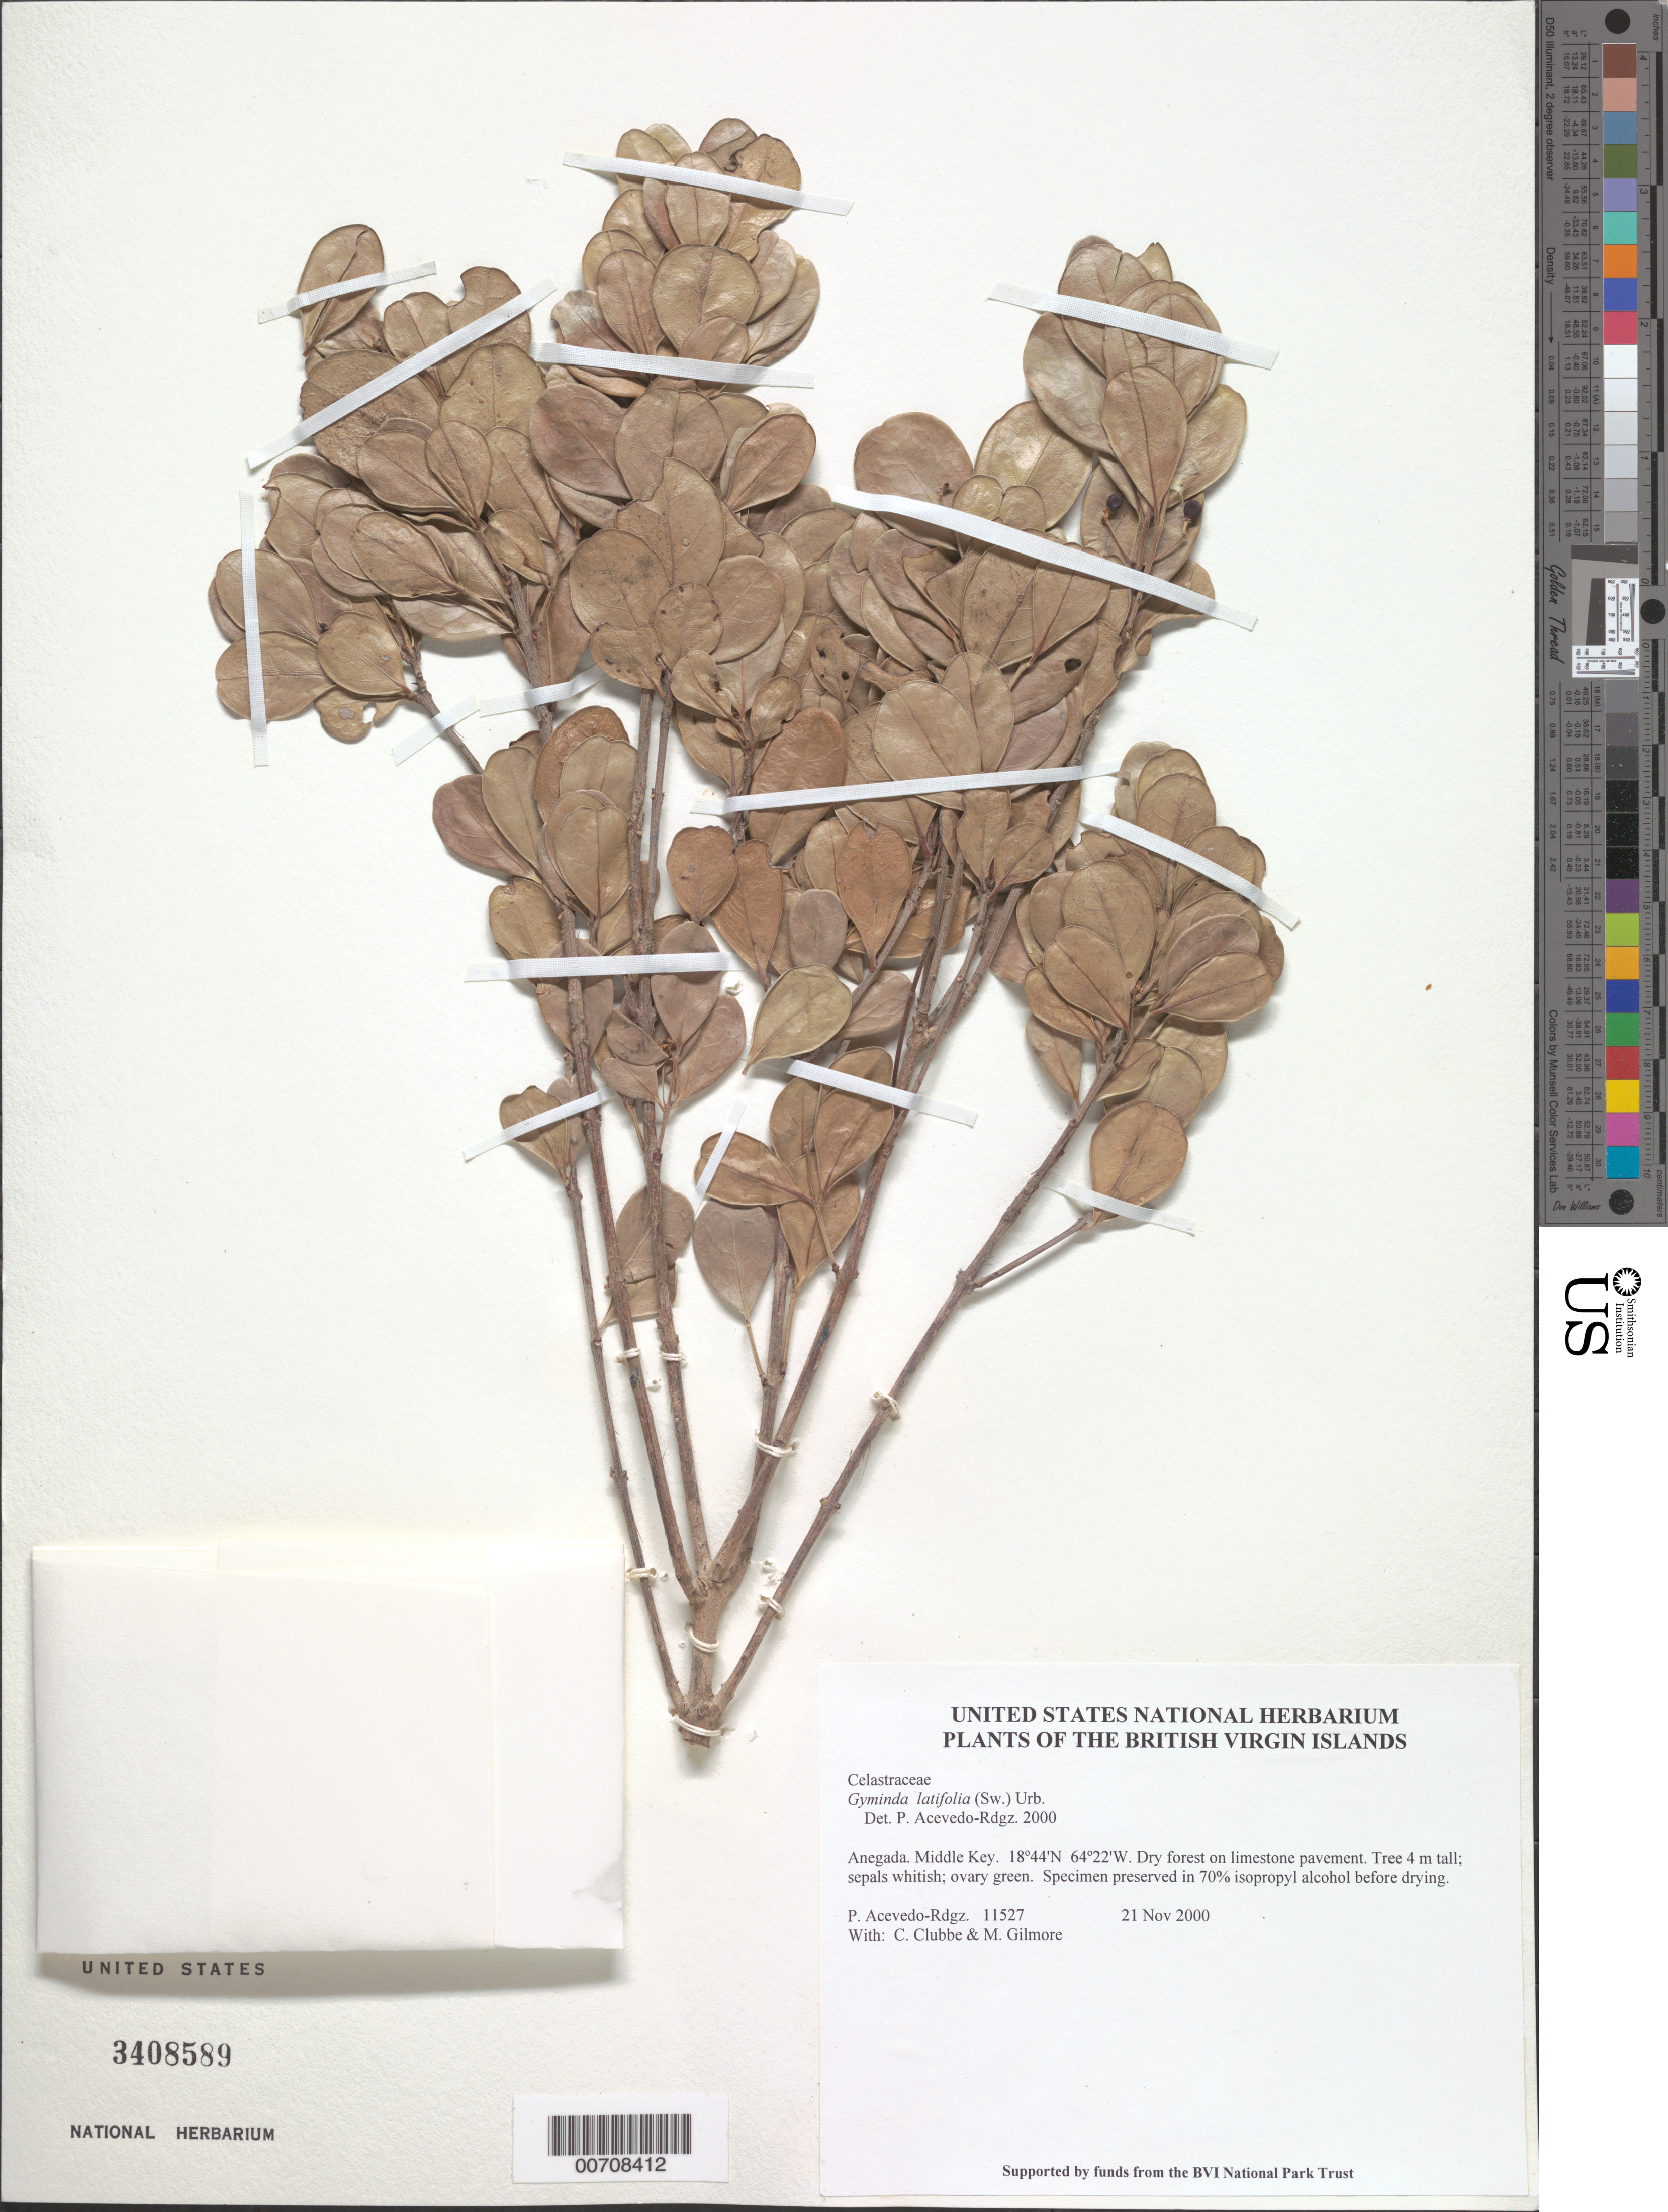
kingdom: Plantae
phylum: Tracheophyta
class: Magnoliopsida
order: Celastrales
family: Celastraceae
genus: Gyminda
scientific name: Gyminda latifolia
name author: (Sw.) Urb.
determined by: Acevedo-Rodríguez, P., (BOT), Smithsonian Institution - National Museum of Natural History (UNITED STATES)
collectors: P. Acevedo-Rodr., C. Clubbe & M. Gilmore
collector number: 11527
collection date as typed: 21 Nov 2000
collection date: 2000-11-21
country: British Virgin Islands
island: Anegada I.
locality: Middle Key.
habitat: Dry forest on limestone pavement.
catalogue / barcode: US 3408589